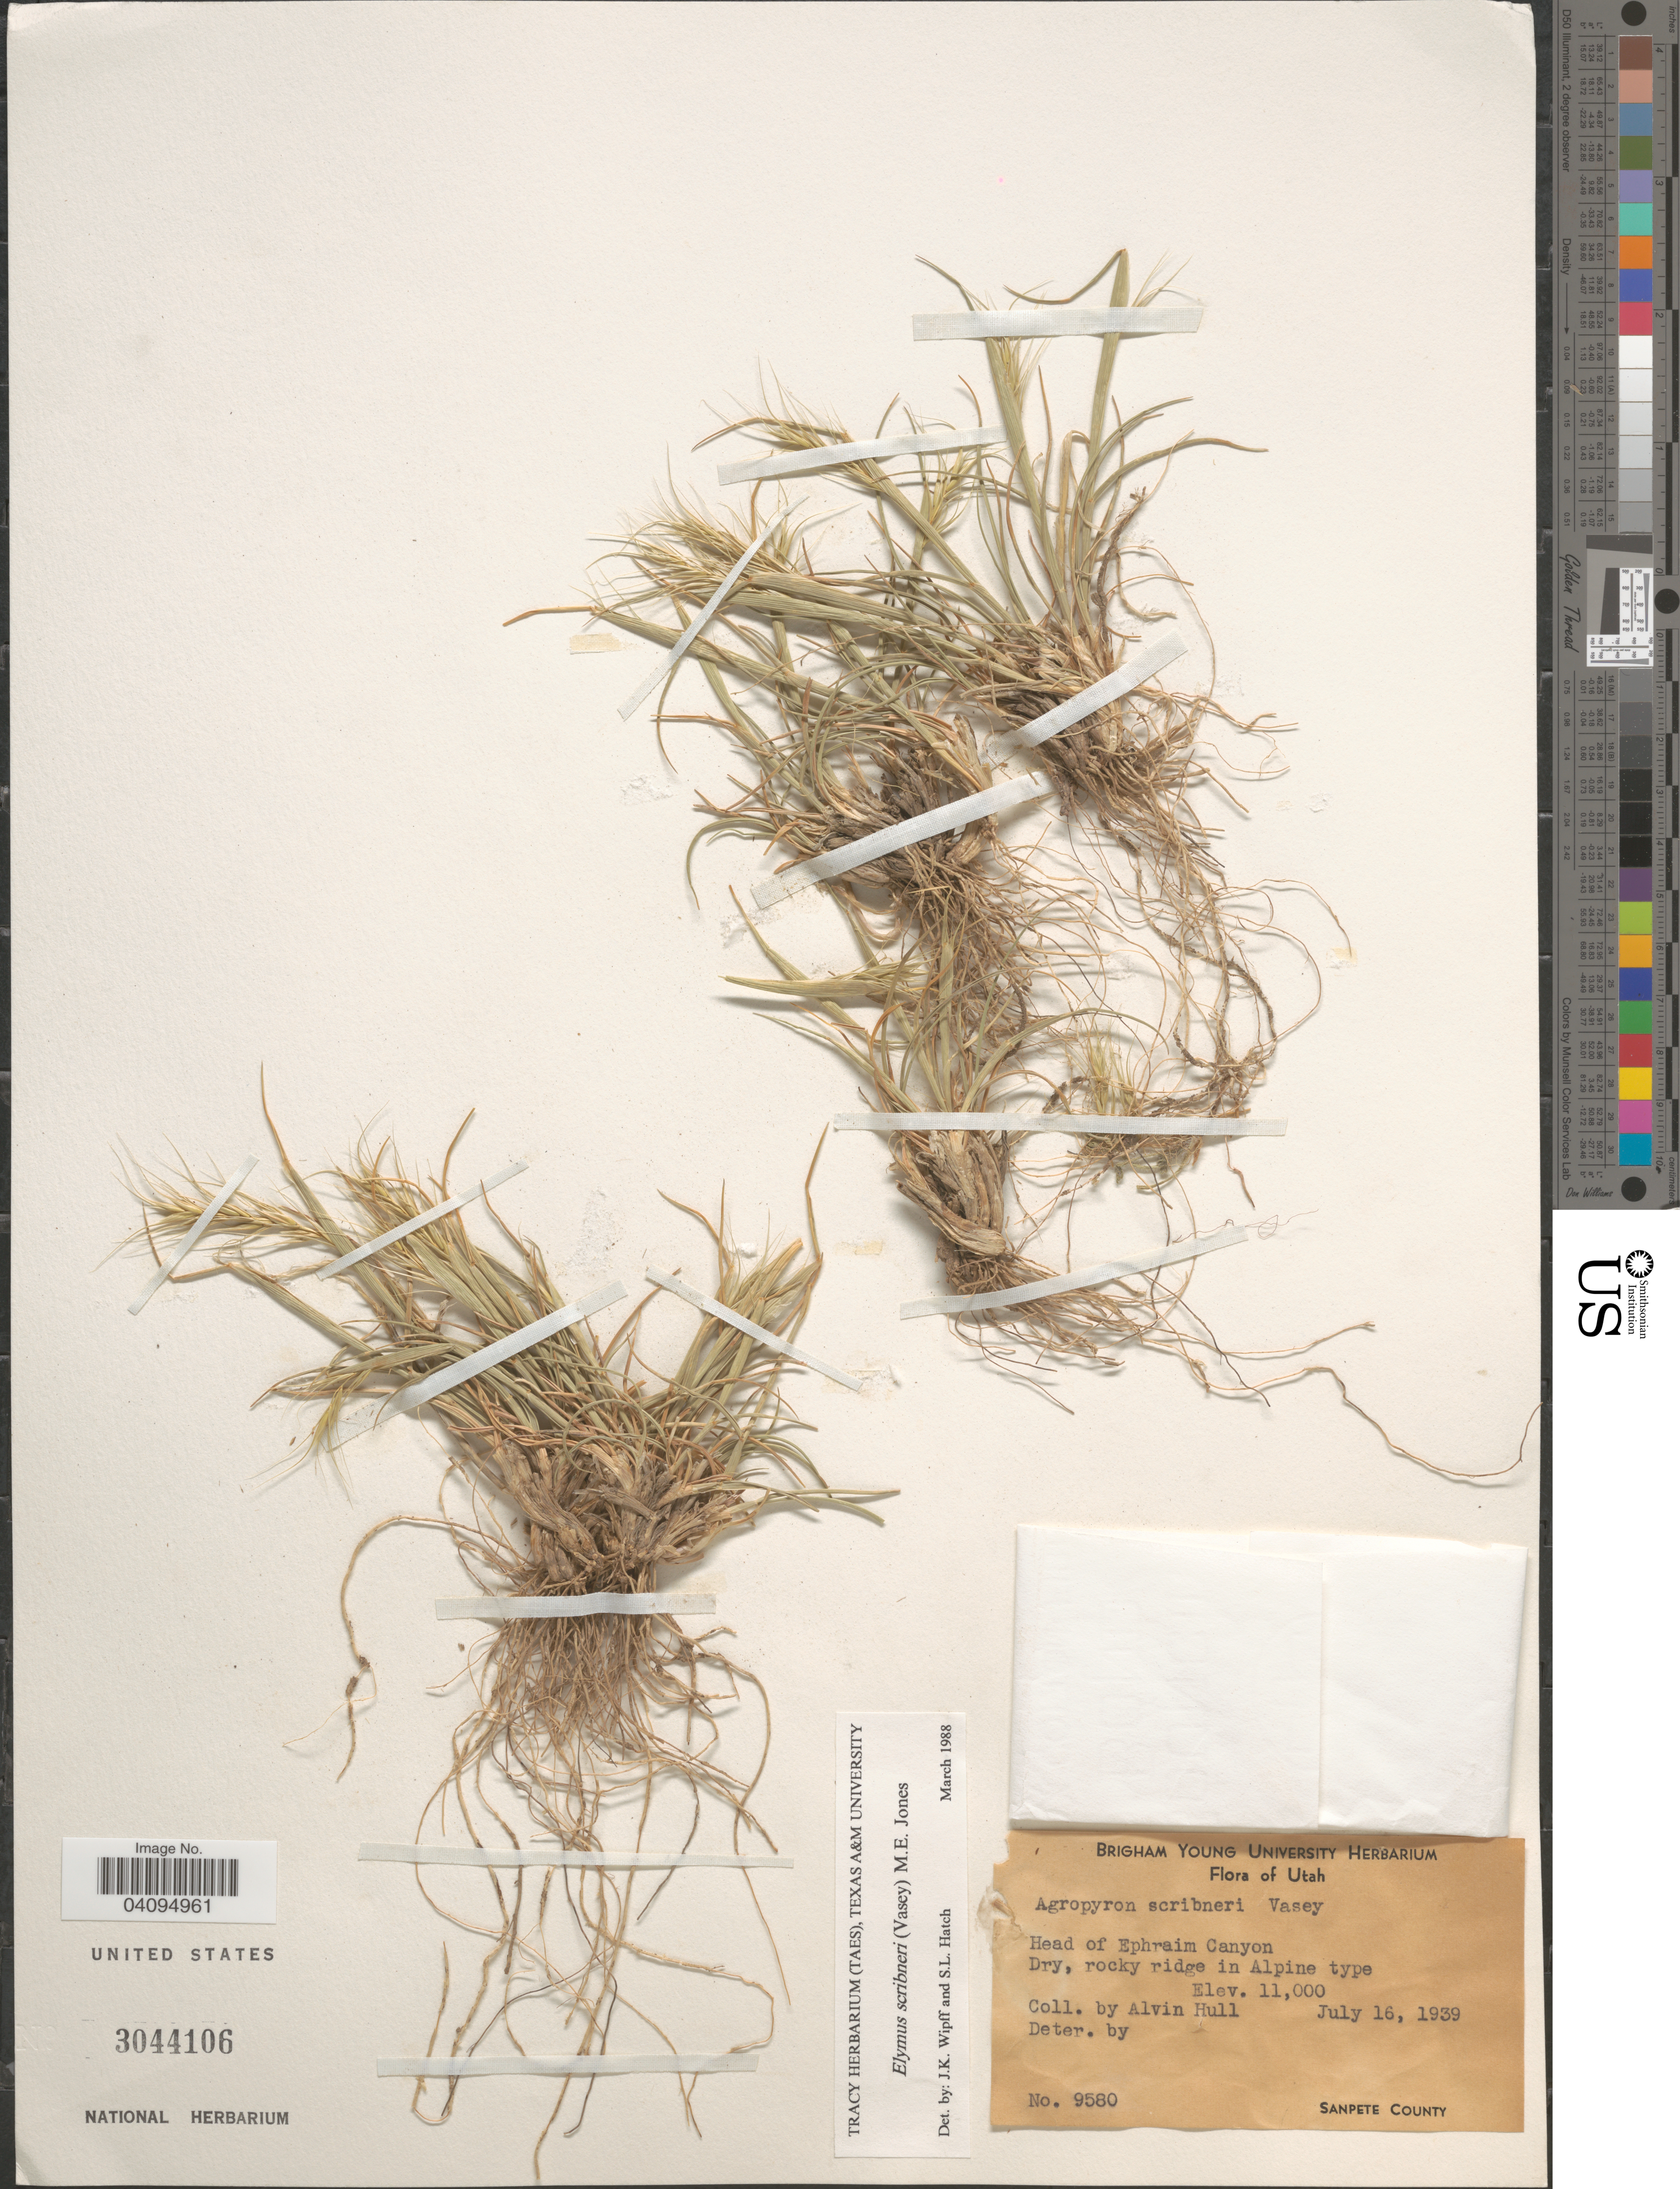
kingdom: Plantae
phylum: Tracheophyta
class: Liliopsida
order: Poales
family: Poaceae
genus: Elymus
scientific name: Elymus scribneri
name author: (Vasey) M.E. Jones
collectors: A. Hull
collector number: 9580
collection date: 1939-07-16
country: United States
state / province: Utah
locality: Head of Ephraim Canyon. Dry, rocky ridge in Alpine type. Sanpete County.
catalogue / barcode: US 3044106